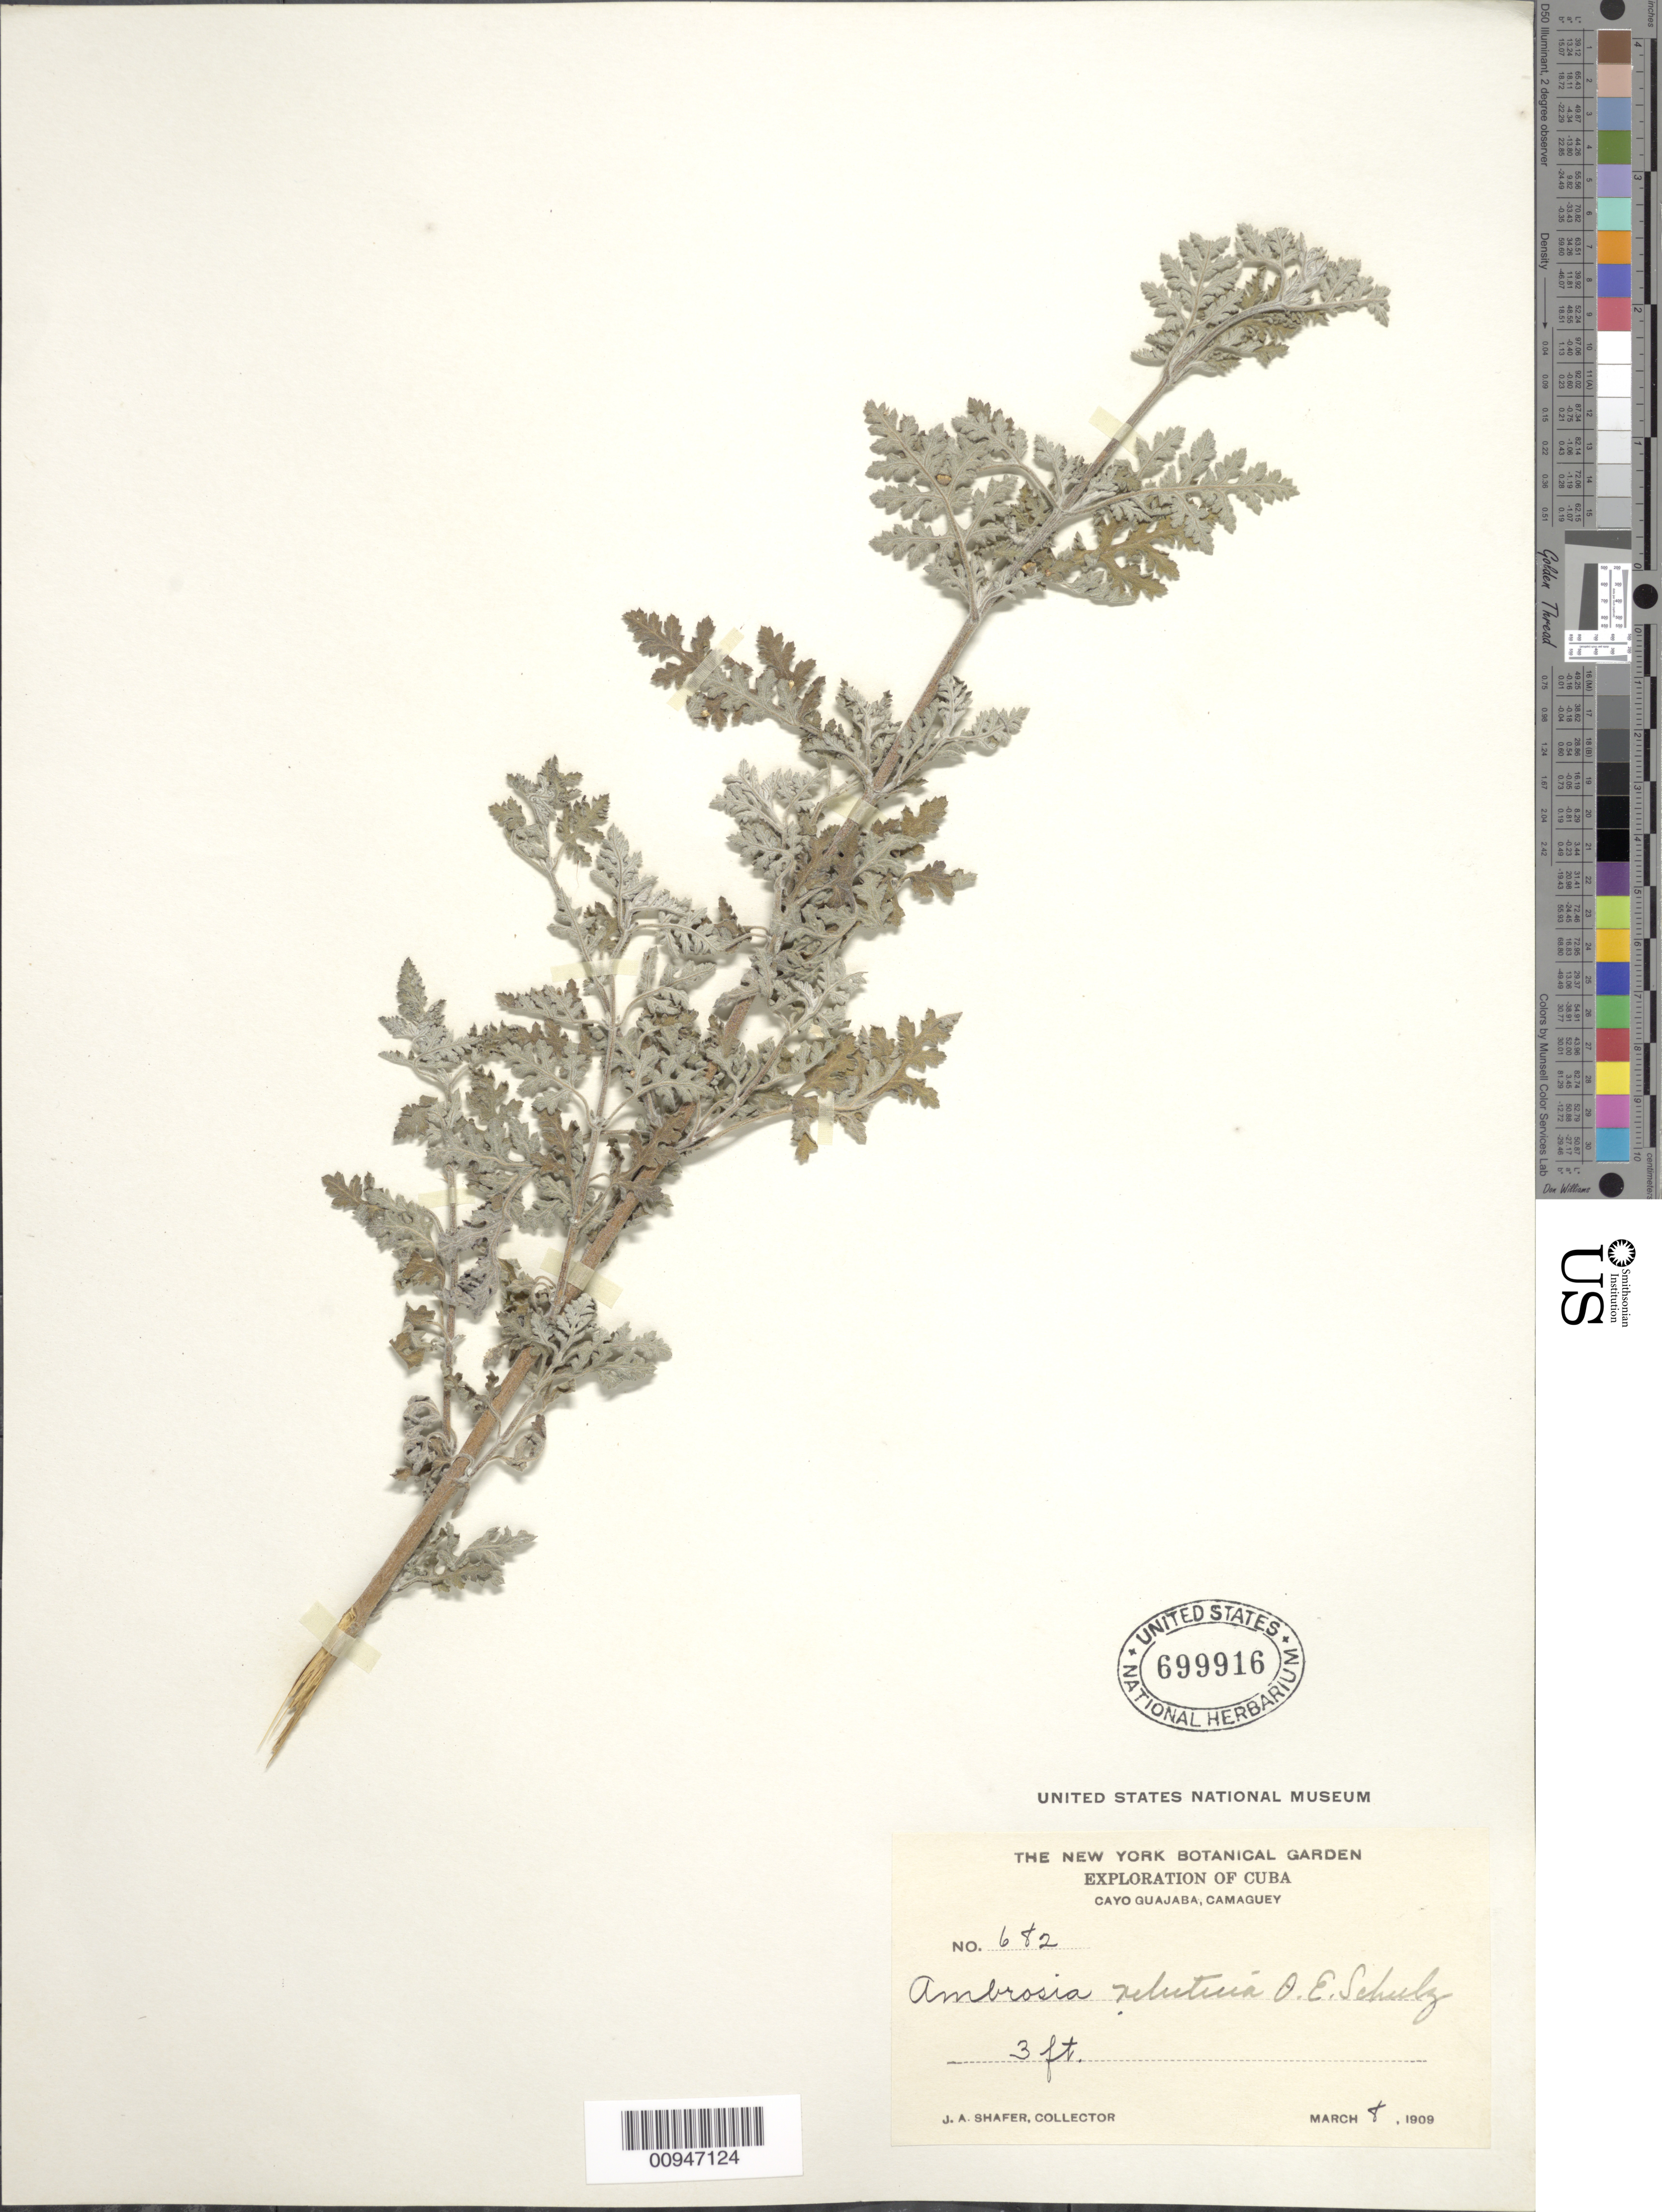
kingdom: Plantae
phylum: Tracheophyta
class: Magnoliopsida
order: Asterales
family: Asteraceae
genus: Ambrosia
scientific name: Ambrosia velutina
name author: O.E. Schulz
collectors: J. A. Shafer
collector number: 682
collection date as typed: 08 Mar 1909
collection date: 1909-03-08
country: Cuba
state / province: Camagüey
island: Cuba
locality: Cayo Guajaba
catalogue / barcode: US 699916